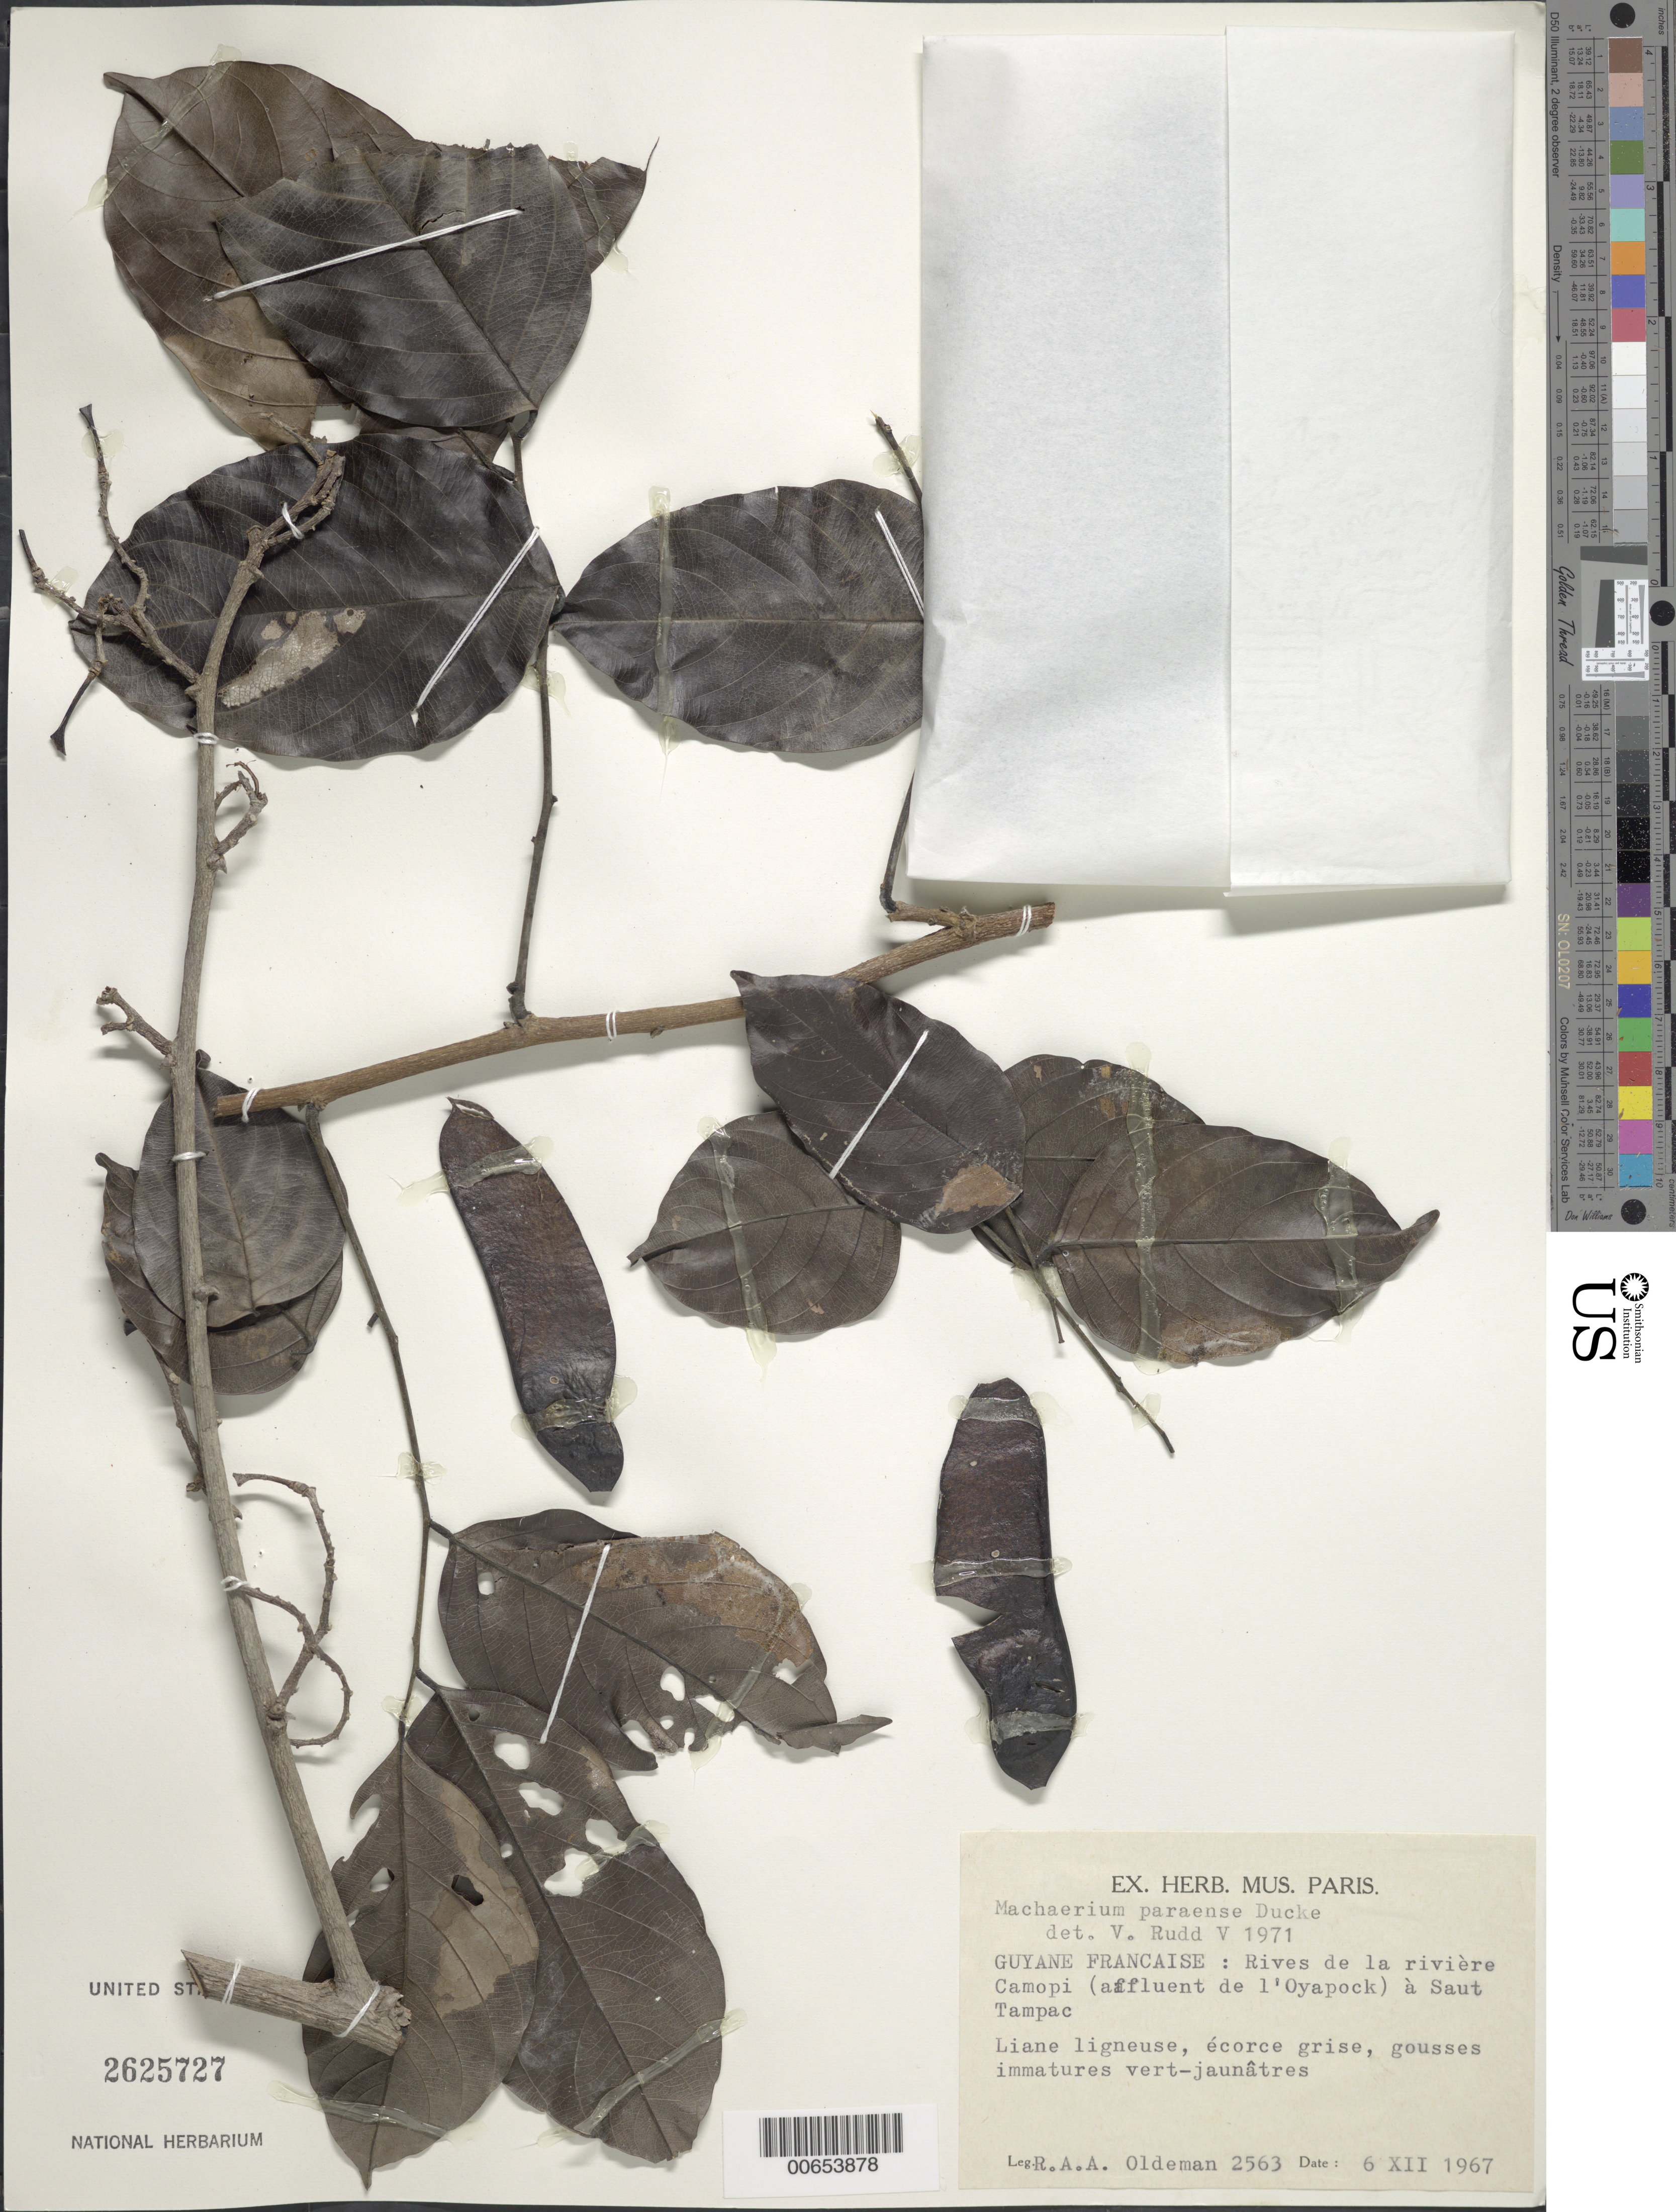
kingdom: Plantae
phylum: Tracheophyta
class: Magnoliopsida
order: Fabales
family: Fabaceae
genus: Machaerium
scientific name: Machaerium paraense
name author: Ducke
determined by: Rudd, V. E.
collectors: R. Oldeman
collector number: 2563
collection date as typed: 6-Dec-67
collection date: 1967-12-06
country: French Guiana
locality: Riviére Camopi, (affluent de l'Oyapock) au Saut Tampac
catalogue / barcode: US 2625727